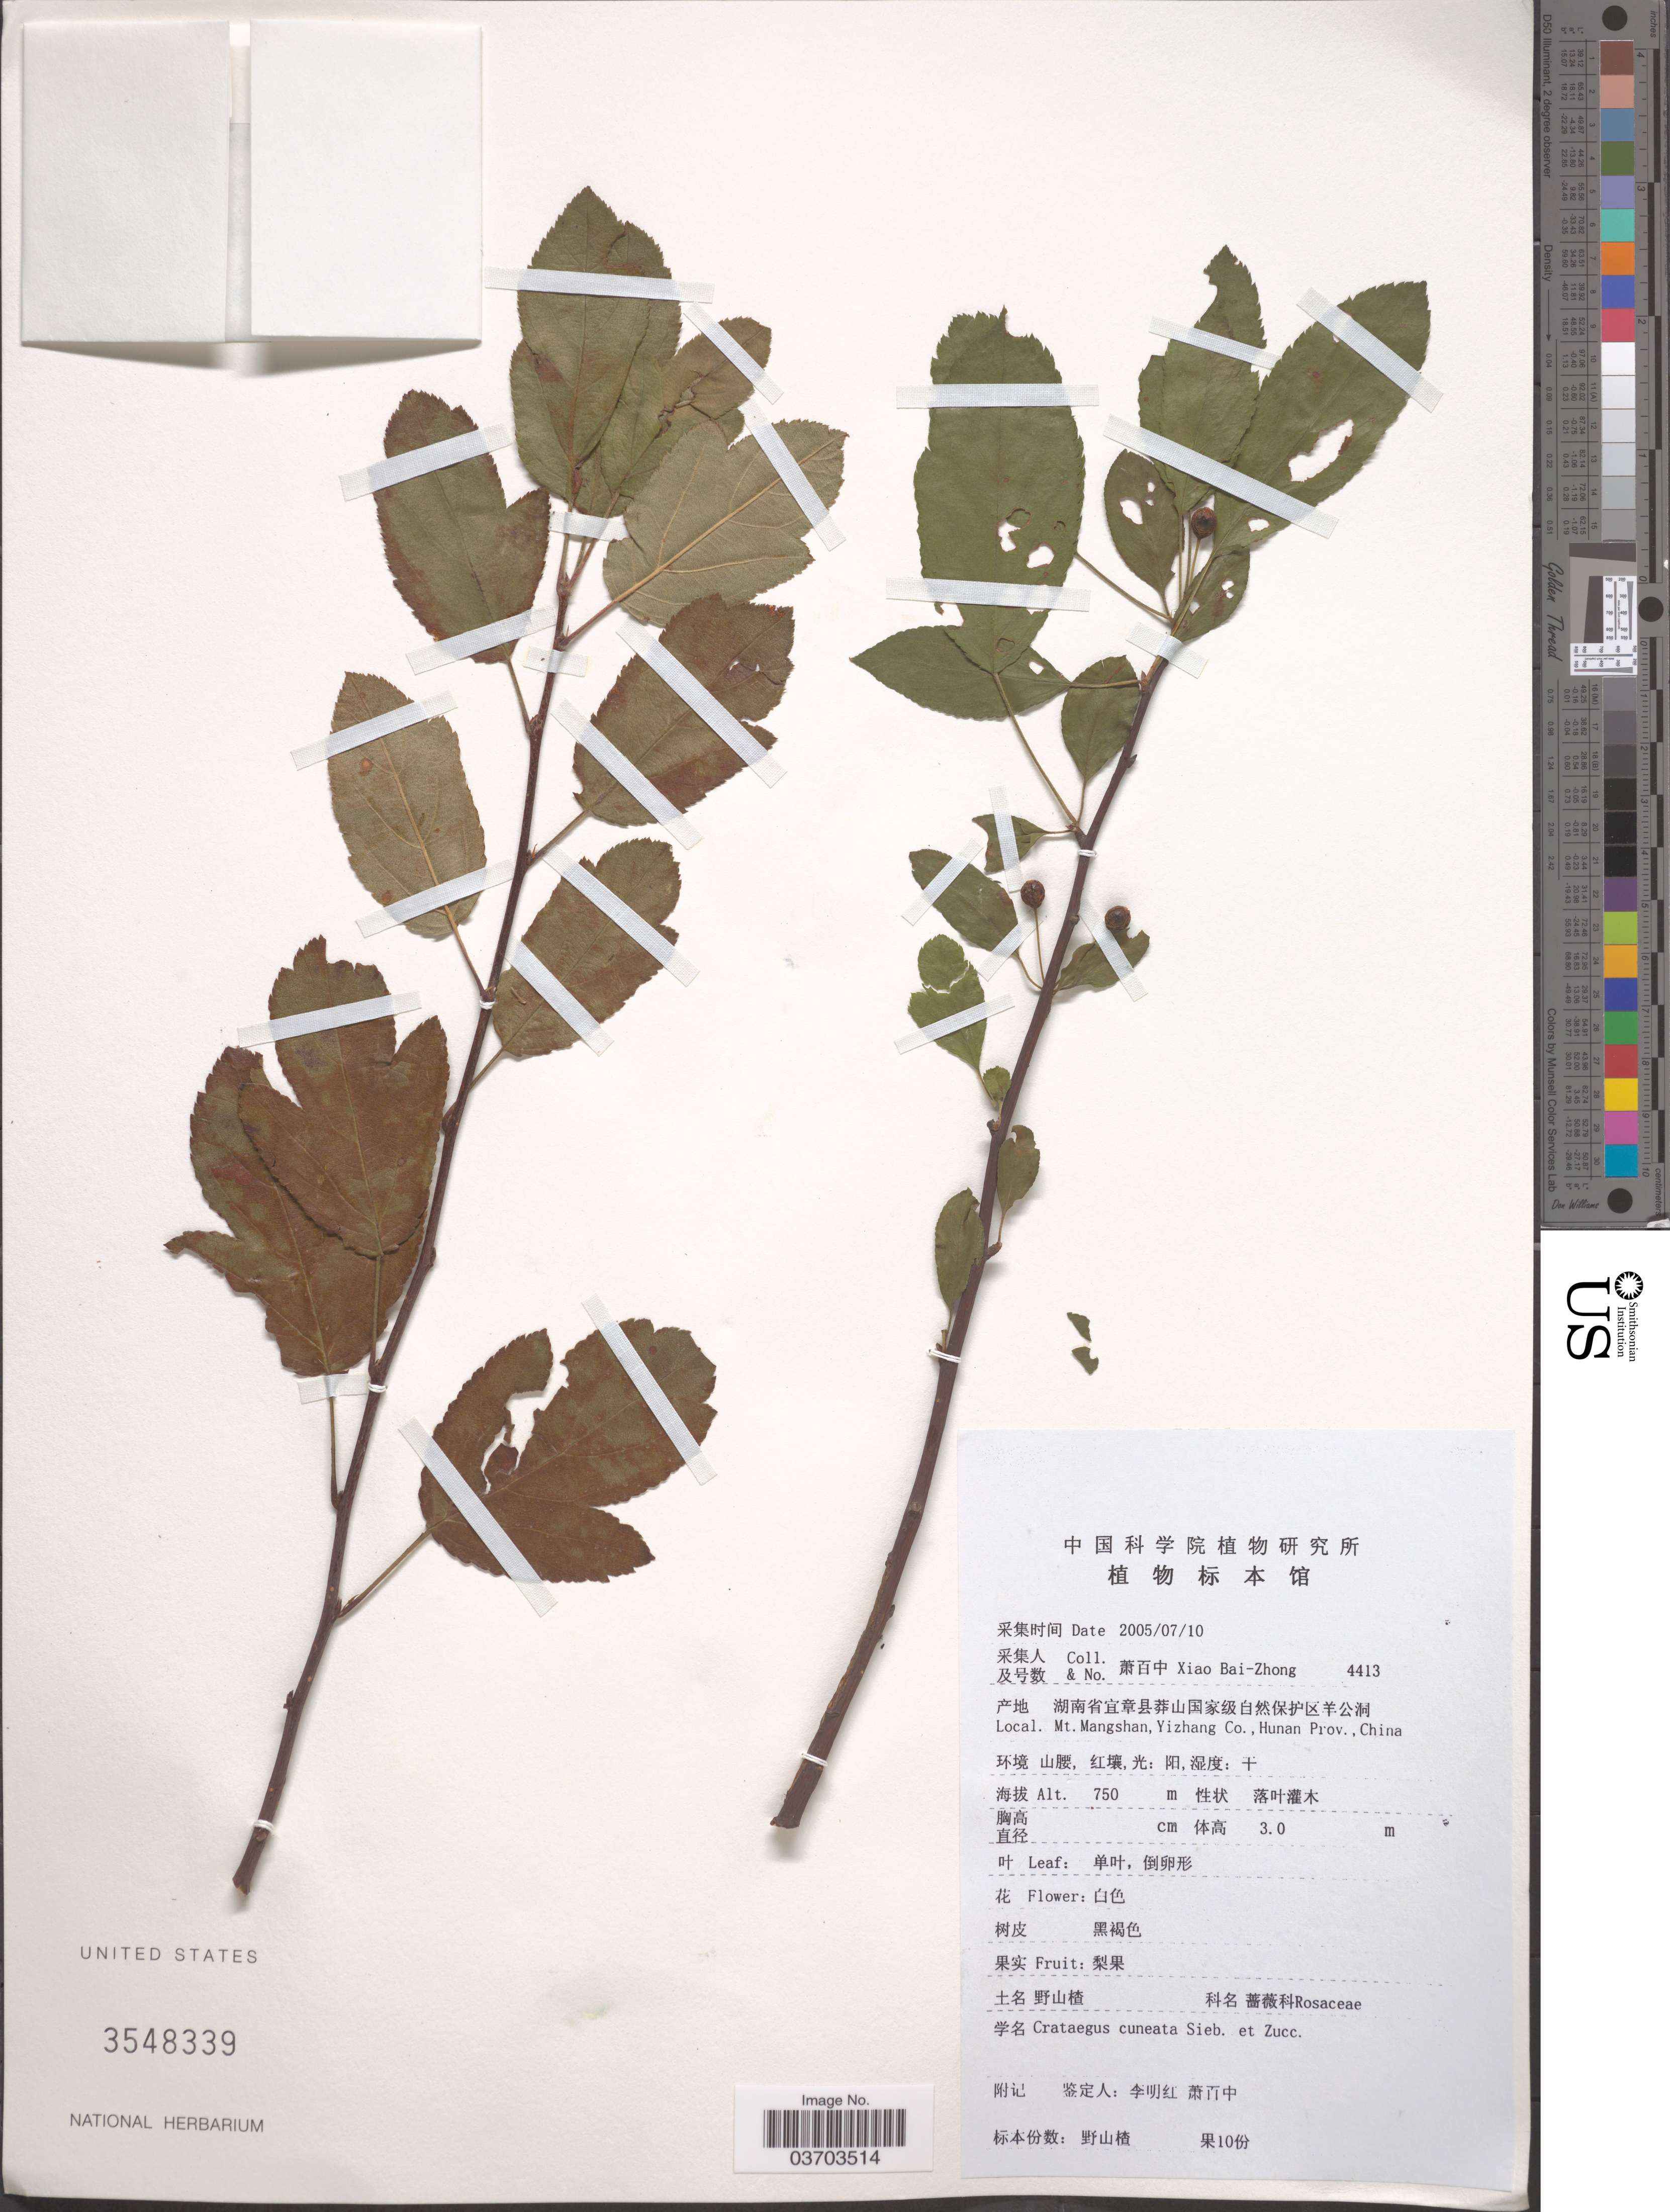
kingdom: Plantae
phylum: Tracheophyta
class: Magnoliopsida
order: Rosales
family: Rosaceae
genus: Crataegus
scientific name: Crataegus cuneata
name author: Siebold & Zucc.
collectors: B. Z. Xiao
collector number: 4413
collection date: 2005-07-10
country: China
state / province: Hunan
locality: Mt. Mangshan, Yizhang Co.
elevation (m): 750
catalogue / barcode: US 3548339